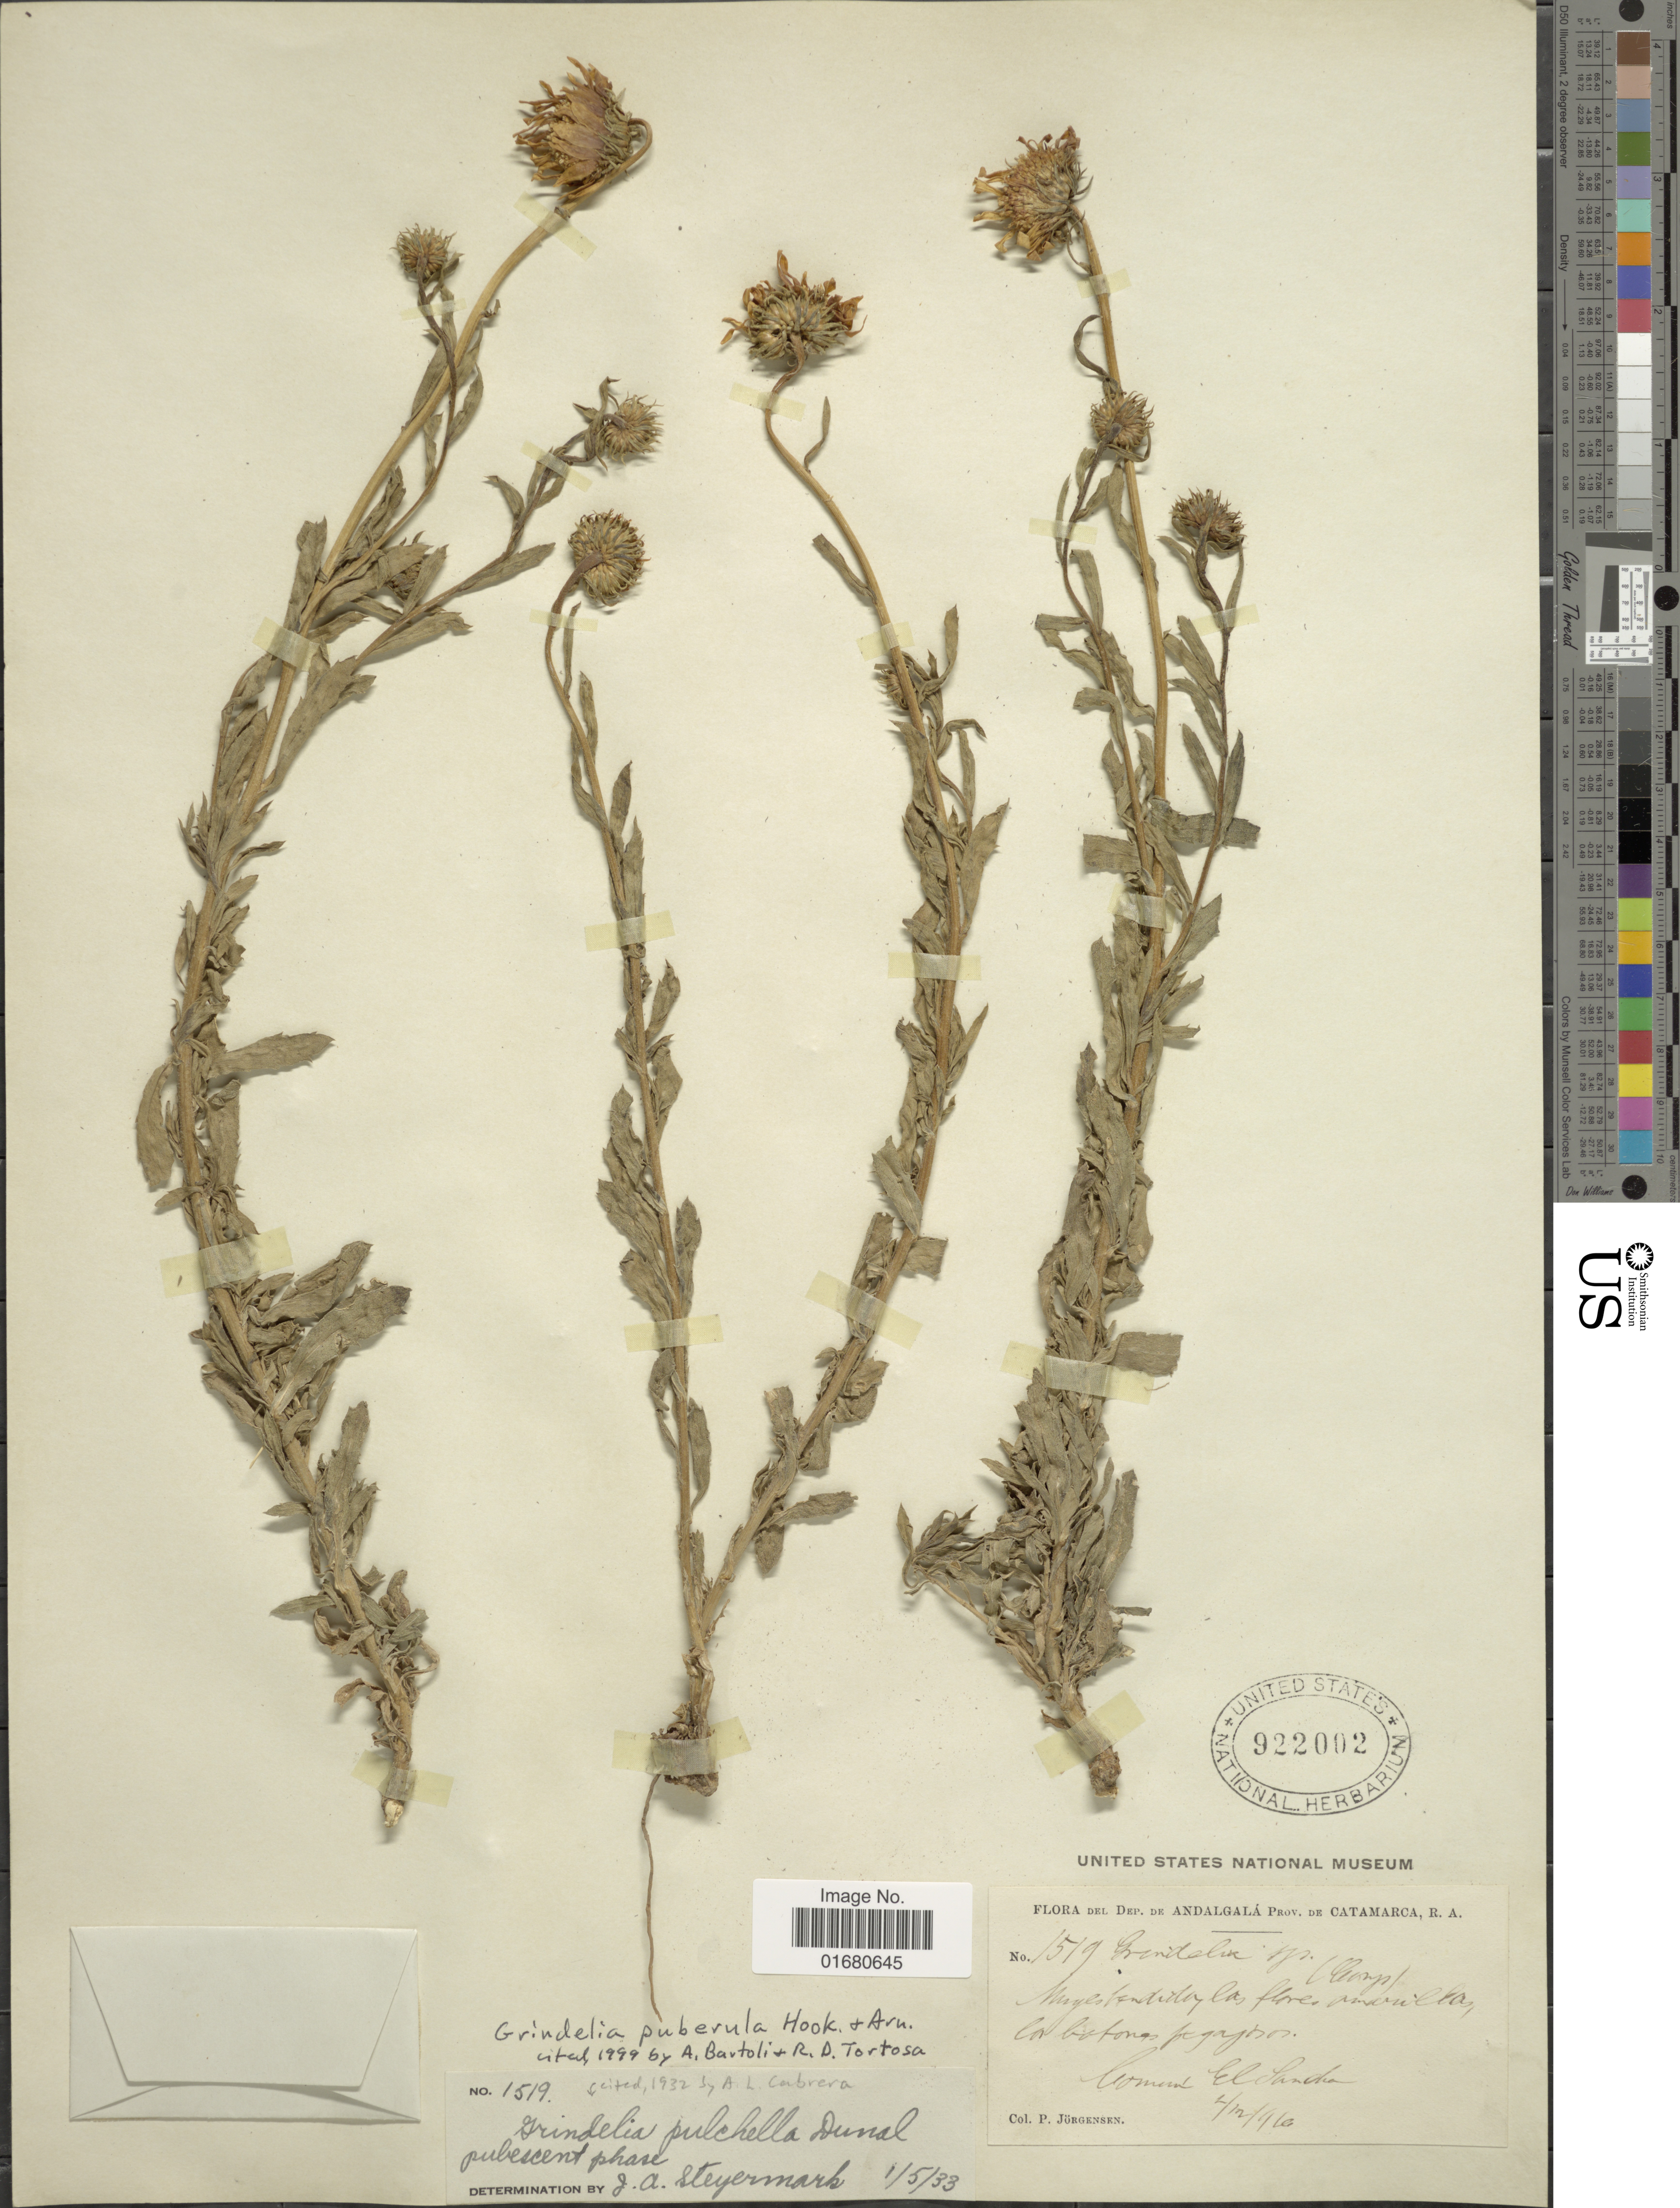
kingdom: Plantae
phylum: Tracheophyta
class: Magnoliopsida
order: Asterales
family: Asteraceae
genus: Grindelia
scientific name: Grindelia puberula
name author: Hook. & Arn.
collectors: P. Jurgensen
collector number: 1519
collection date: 1910-12-02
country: Argentina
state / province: Catamarca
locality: Dep. de Andalgala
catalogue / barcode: US 922022